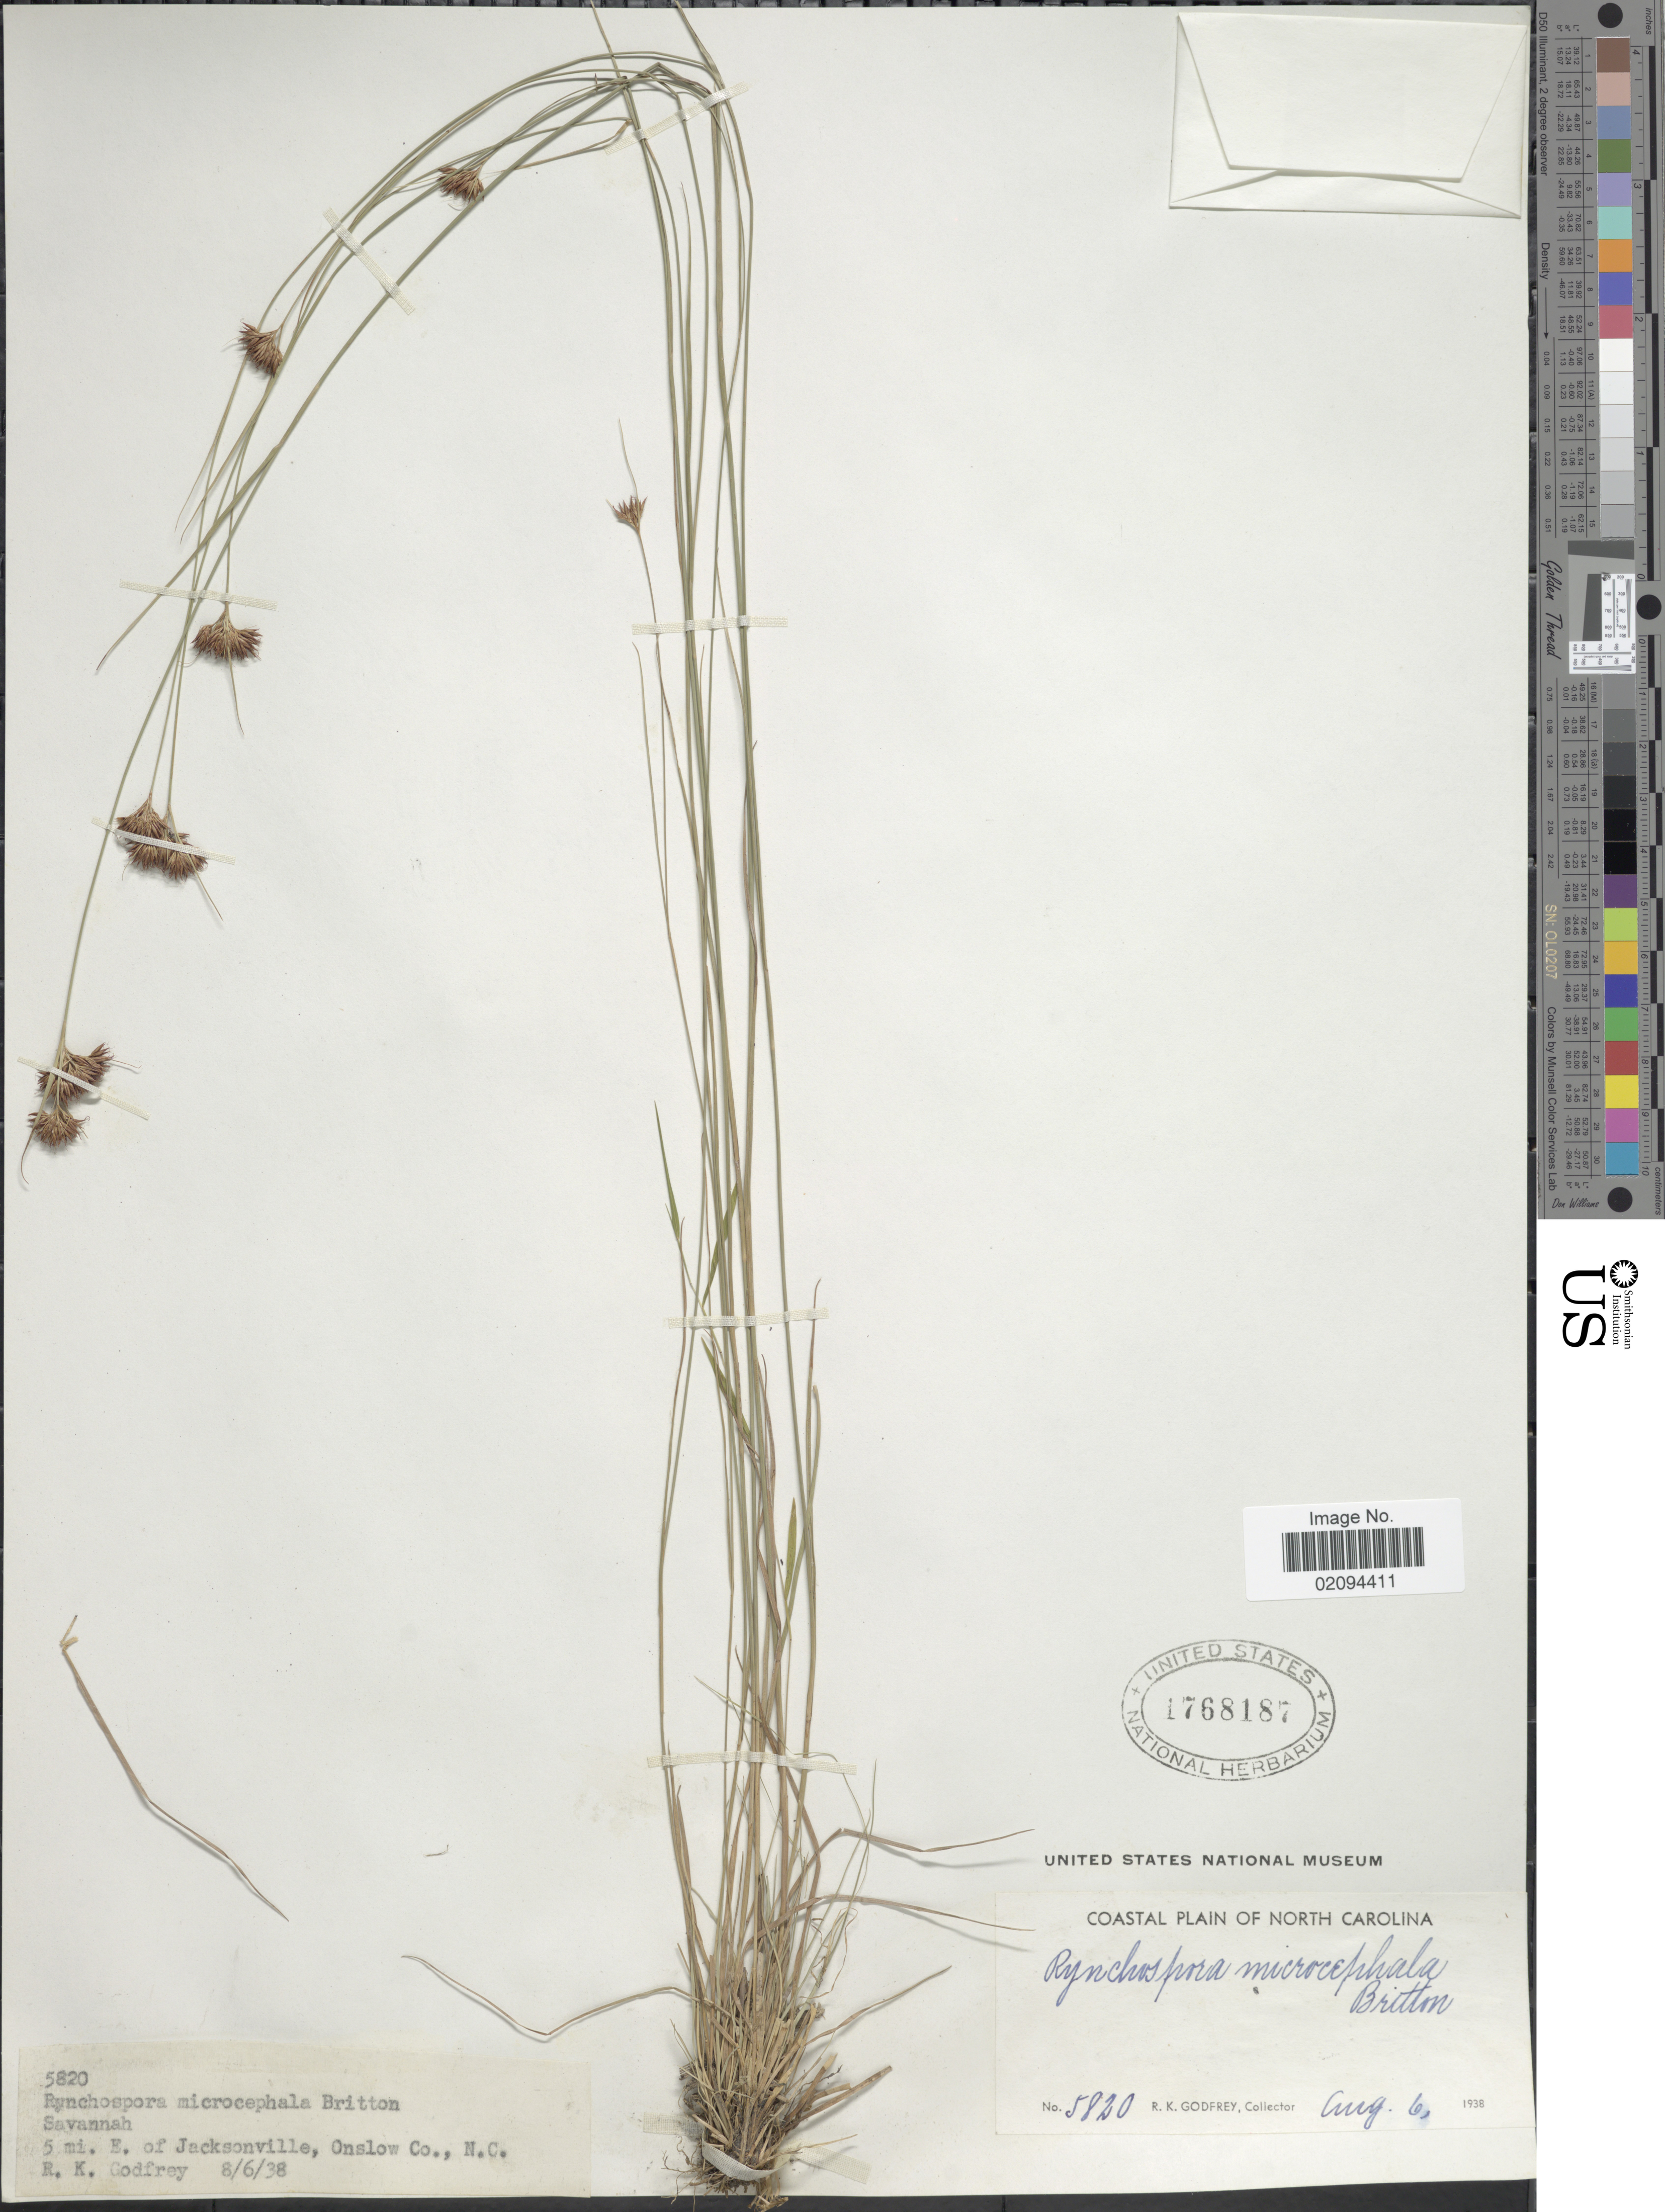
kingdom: Plantae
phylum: Tracheophyta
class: Liliopsida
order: Poales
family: Cyperaceae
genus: Rhynchospora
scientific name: Rhynchospora microcephala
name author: (Britton) Britton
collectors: R. K. Godfrey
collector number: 5820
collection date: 1938-08-06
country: United States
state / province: North Carolina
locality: Coastal Plain of North Carolina. 5 mi. E. of Jacksonville, Onslow Co.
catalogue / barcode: US 1768187